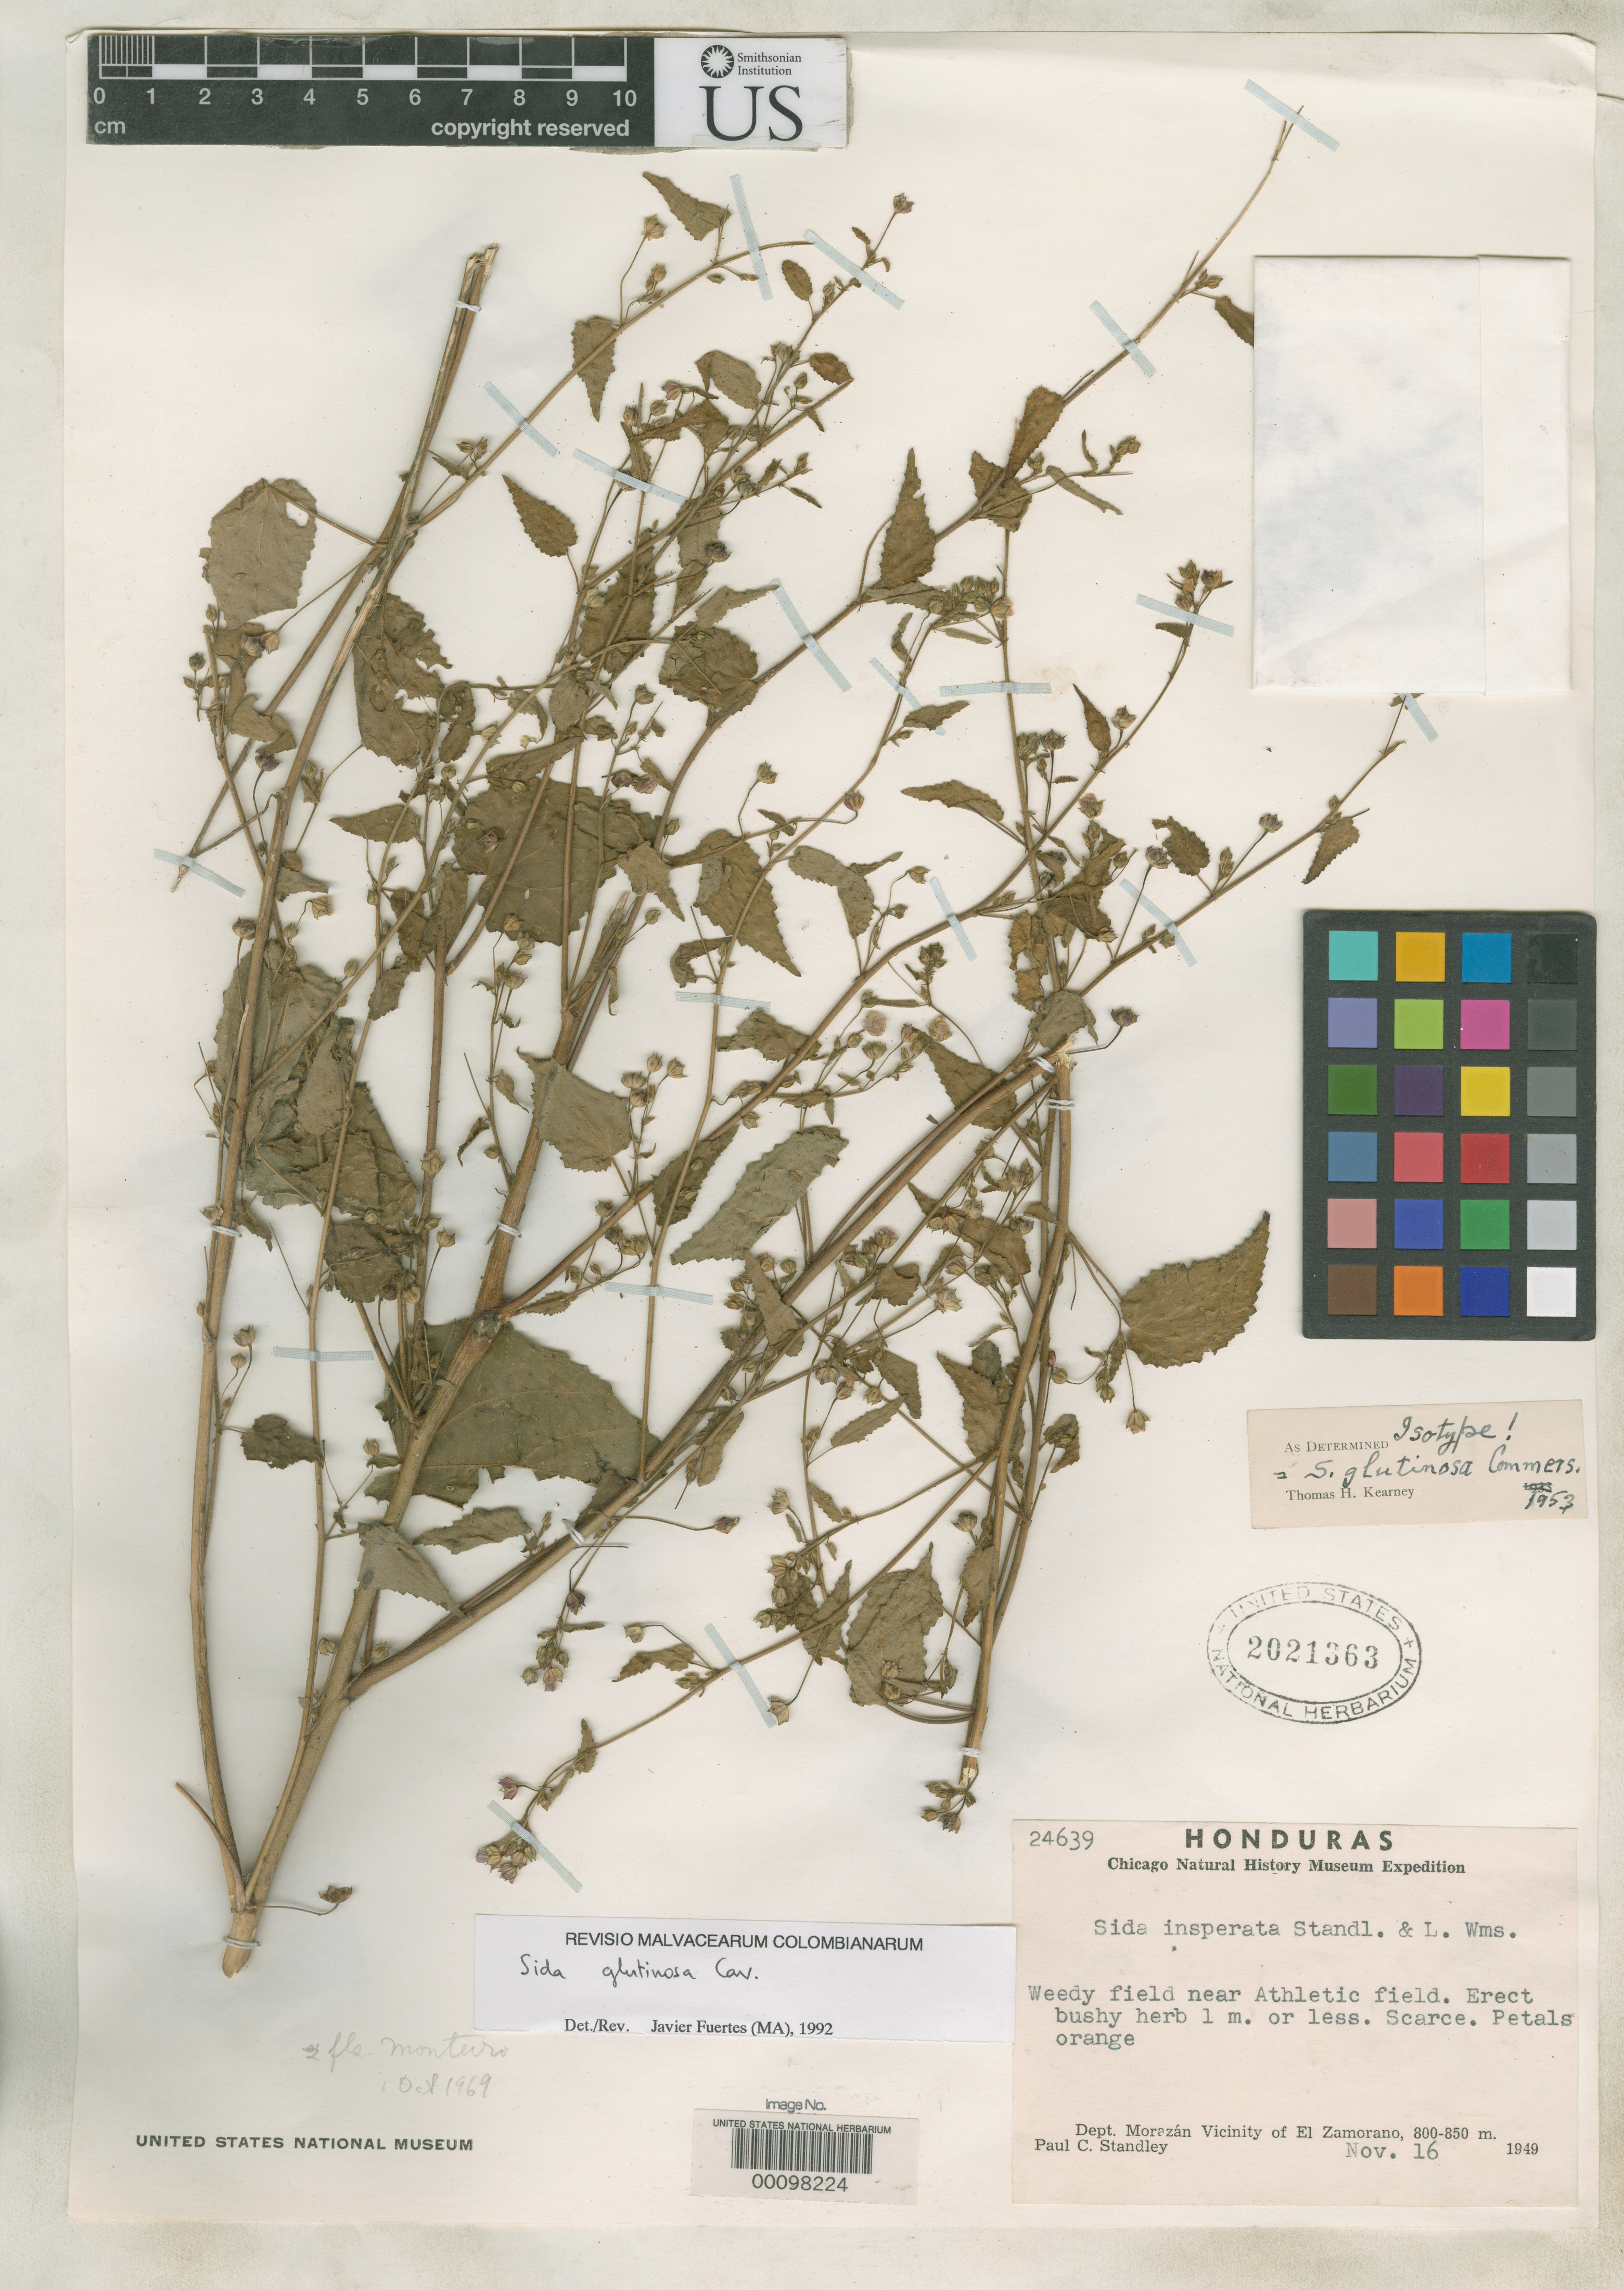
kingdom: Plantae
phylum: Tracheophyta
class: Magnoliopsida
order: Malvales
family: Malvaceae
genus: Sida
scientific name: Sida insperata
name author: Standl. & L.O. Williams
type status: Isotype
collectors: P. C. Standley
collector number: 24639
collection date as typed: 16 Nov 1949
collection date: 1949-11-16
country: Honduras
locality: Morazan, vicinity of El Zamorano .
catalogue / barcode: US 2021363